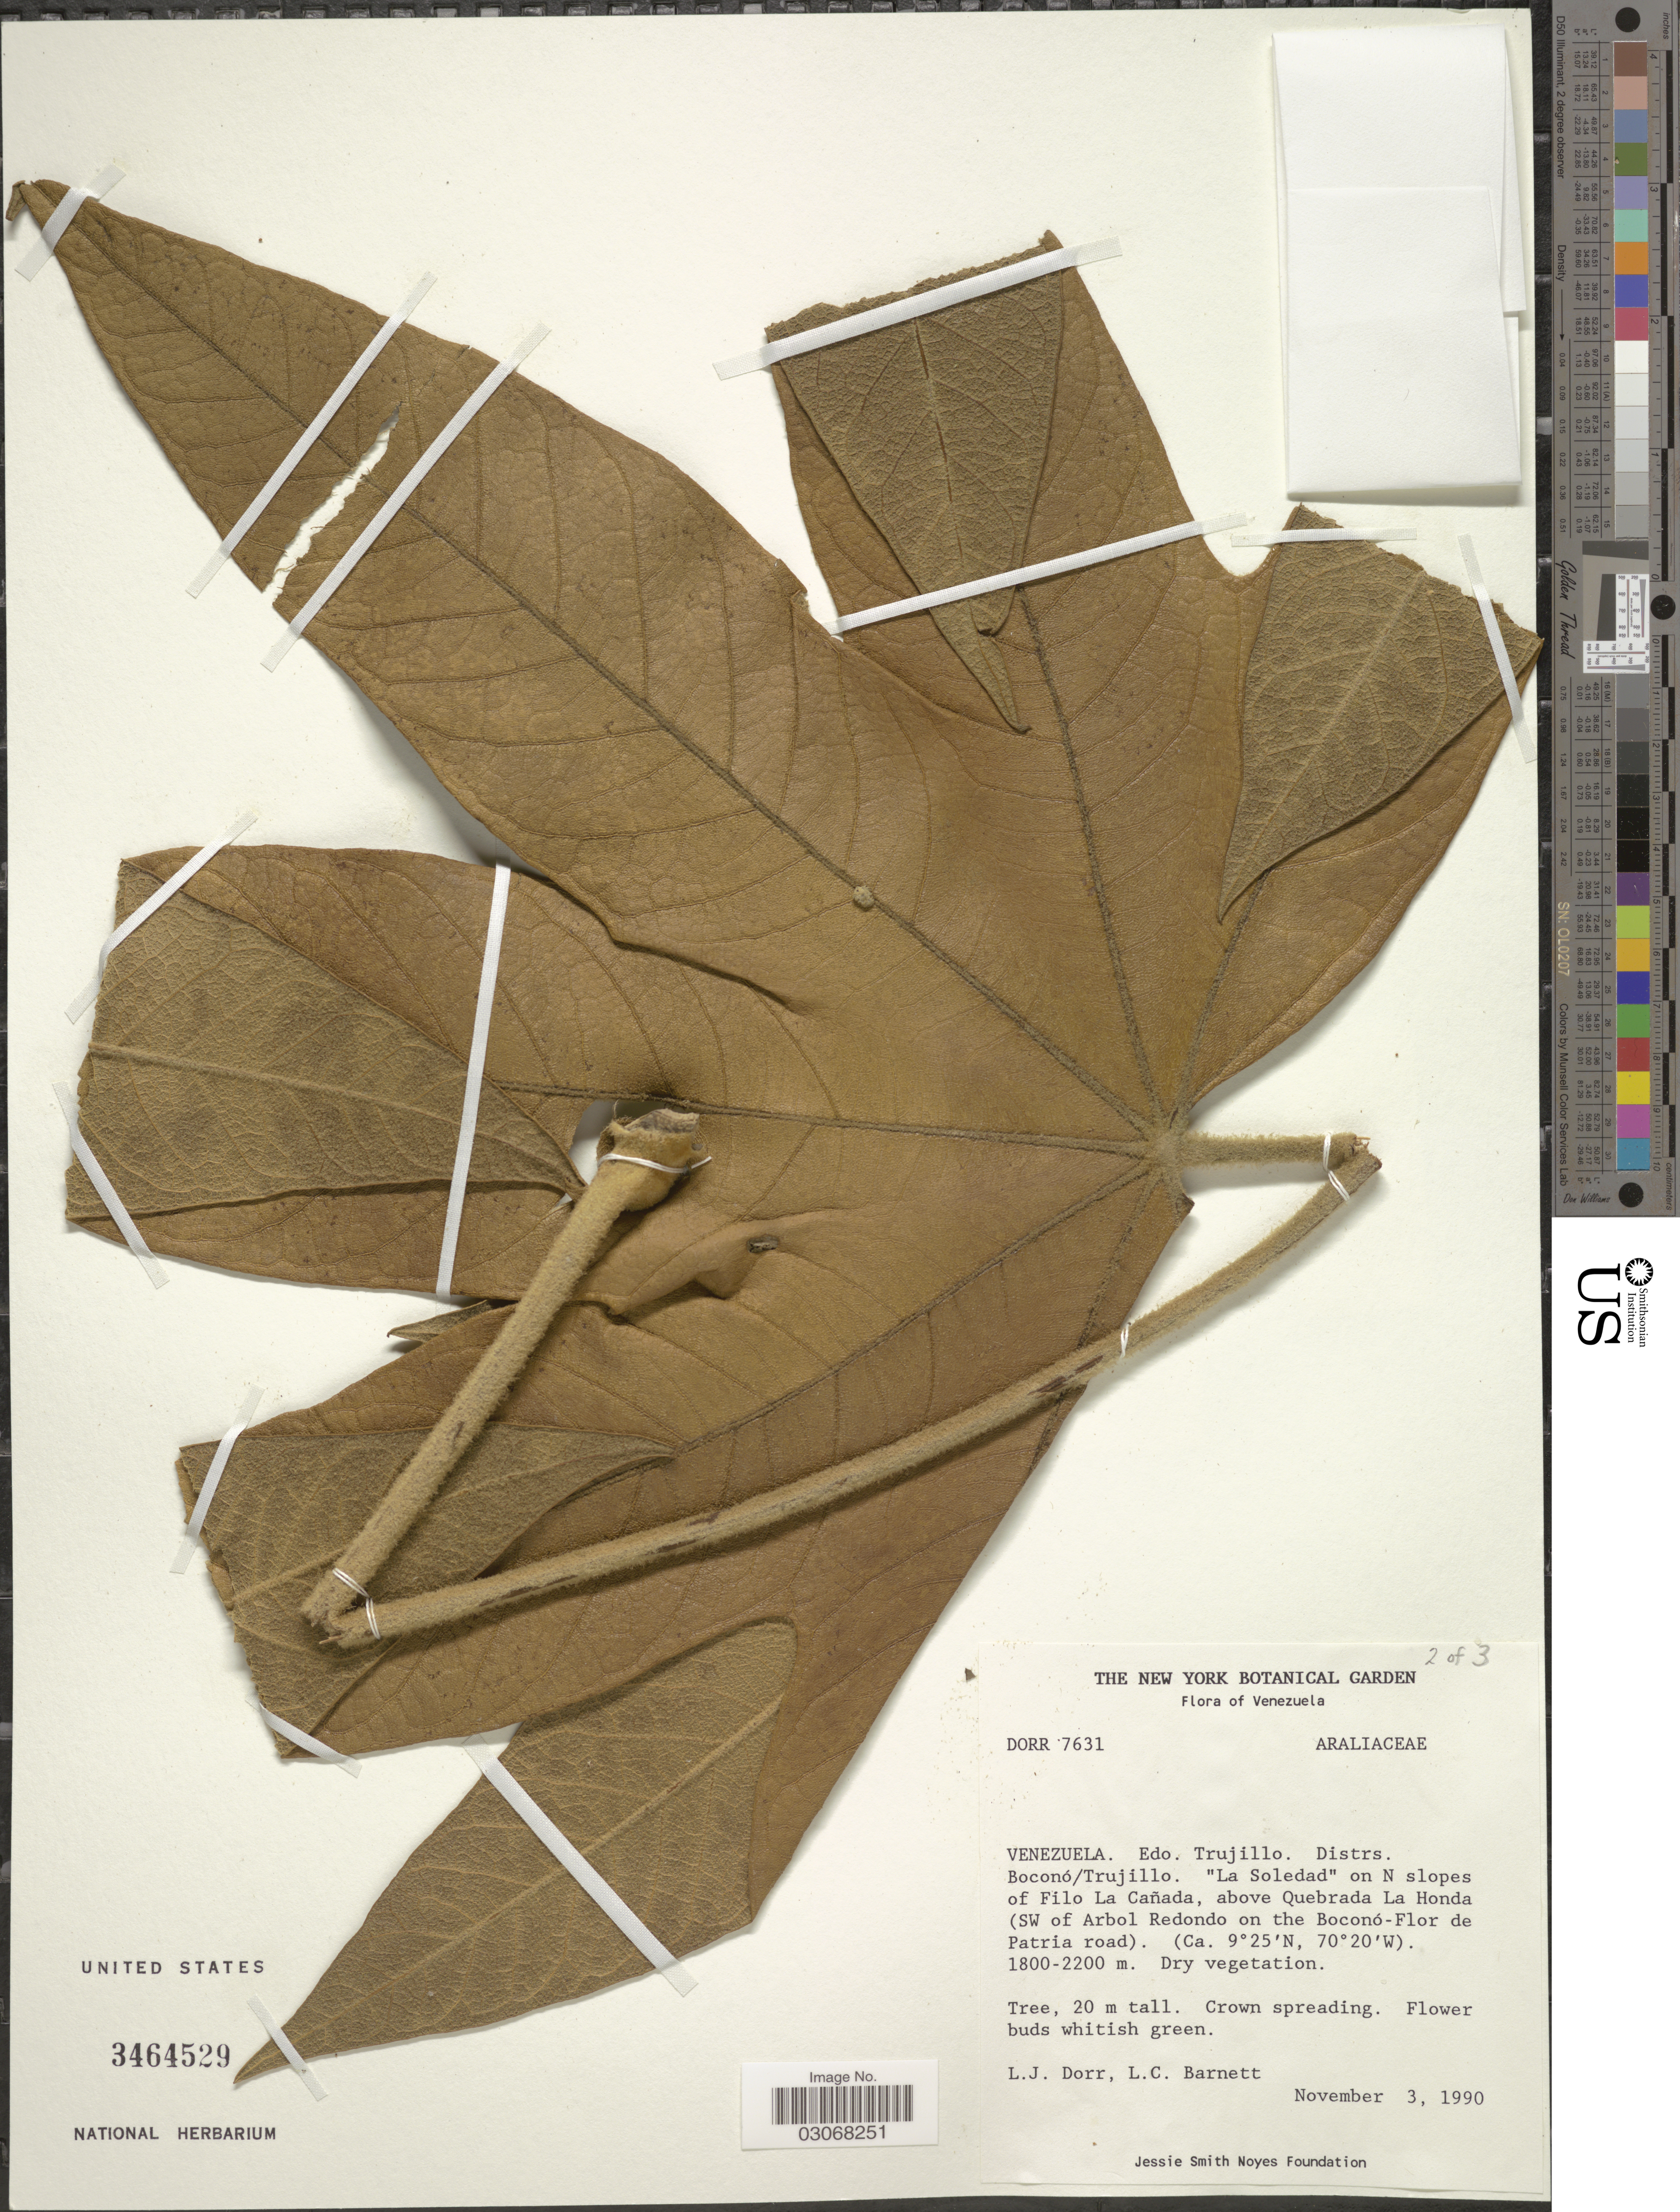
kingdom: Plantae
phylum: Tracheophyta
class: Magnoliopsida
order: Apiales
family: Araliaceae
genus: Oreopanax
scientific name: Oreopanax sp.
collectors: L. J. Dorr & L. C. Barnett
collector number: DORR 7631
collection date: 1990-11-03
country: Venezuela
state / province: Trujillo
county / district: Boconó/Trujillo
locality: "La Soledad" on N slopes of Filo La Cañada, above Quebrada La Honda (SW of Arbol Redondo on the Boconó-Flor de Patria road)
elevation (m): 1800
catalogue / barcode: US 3464529